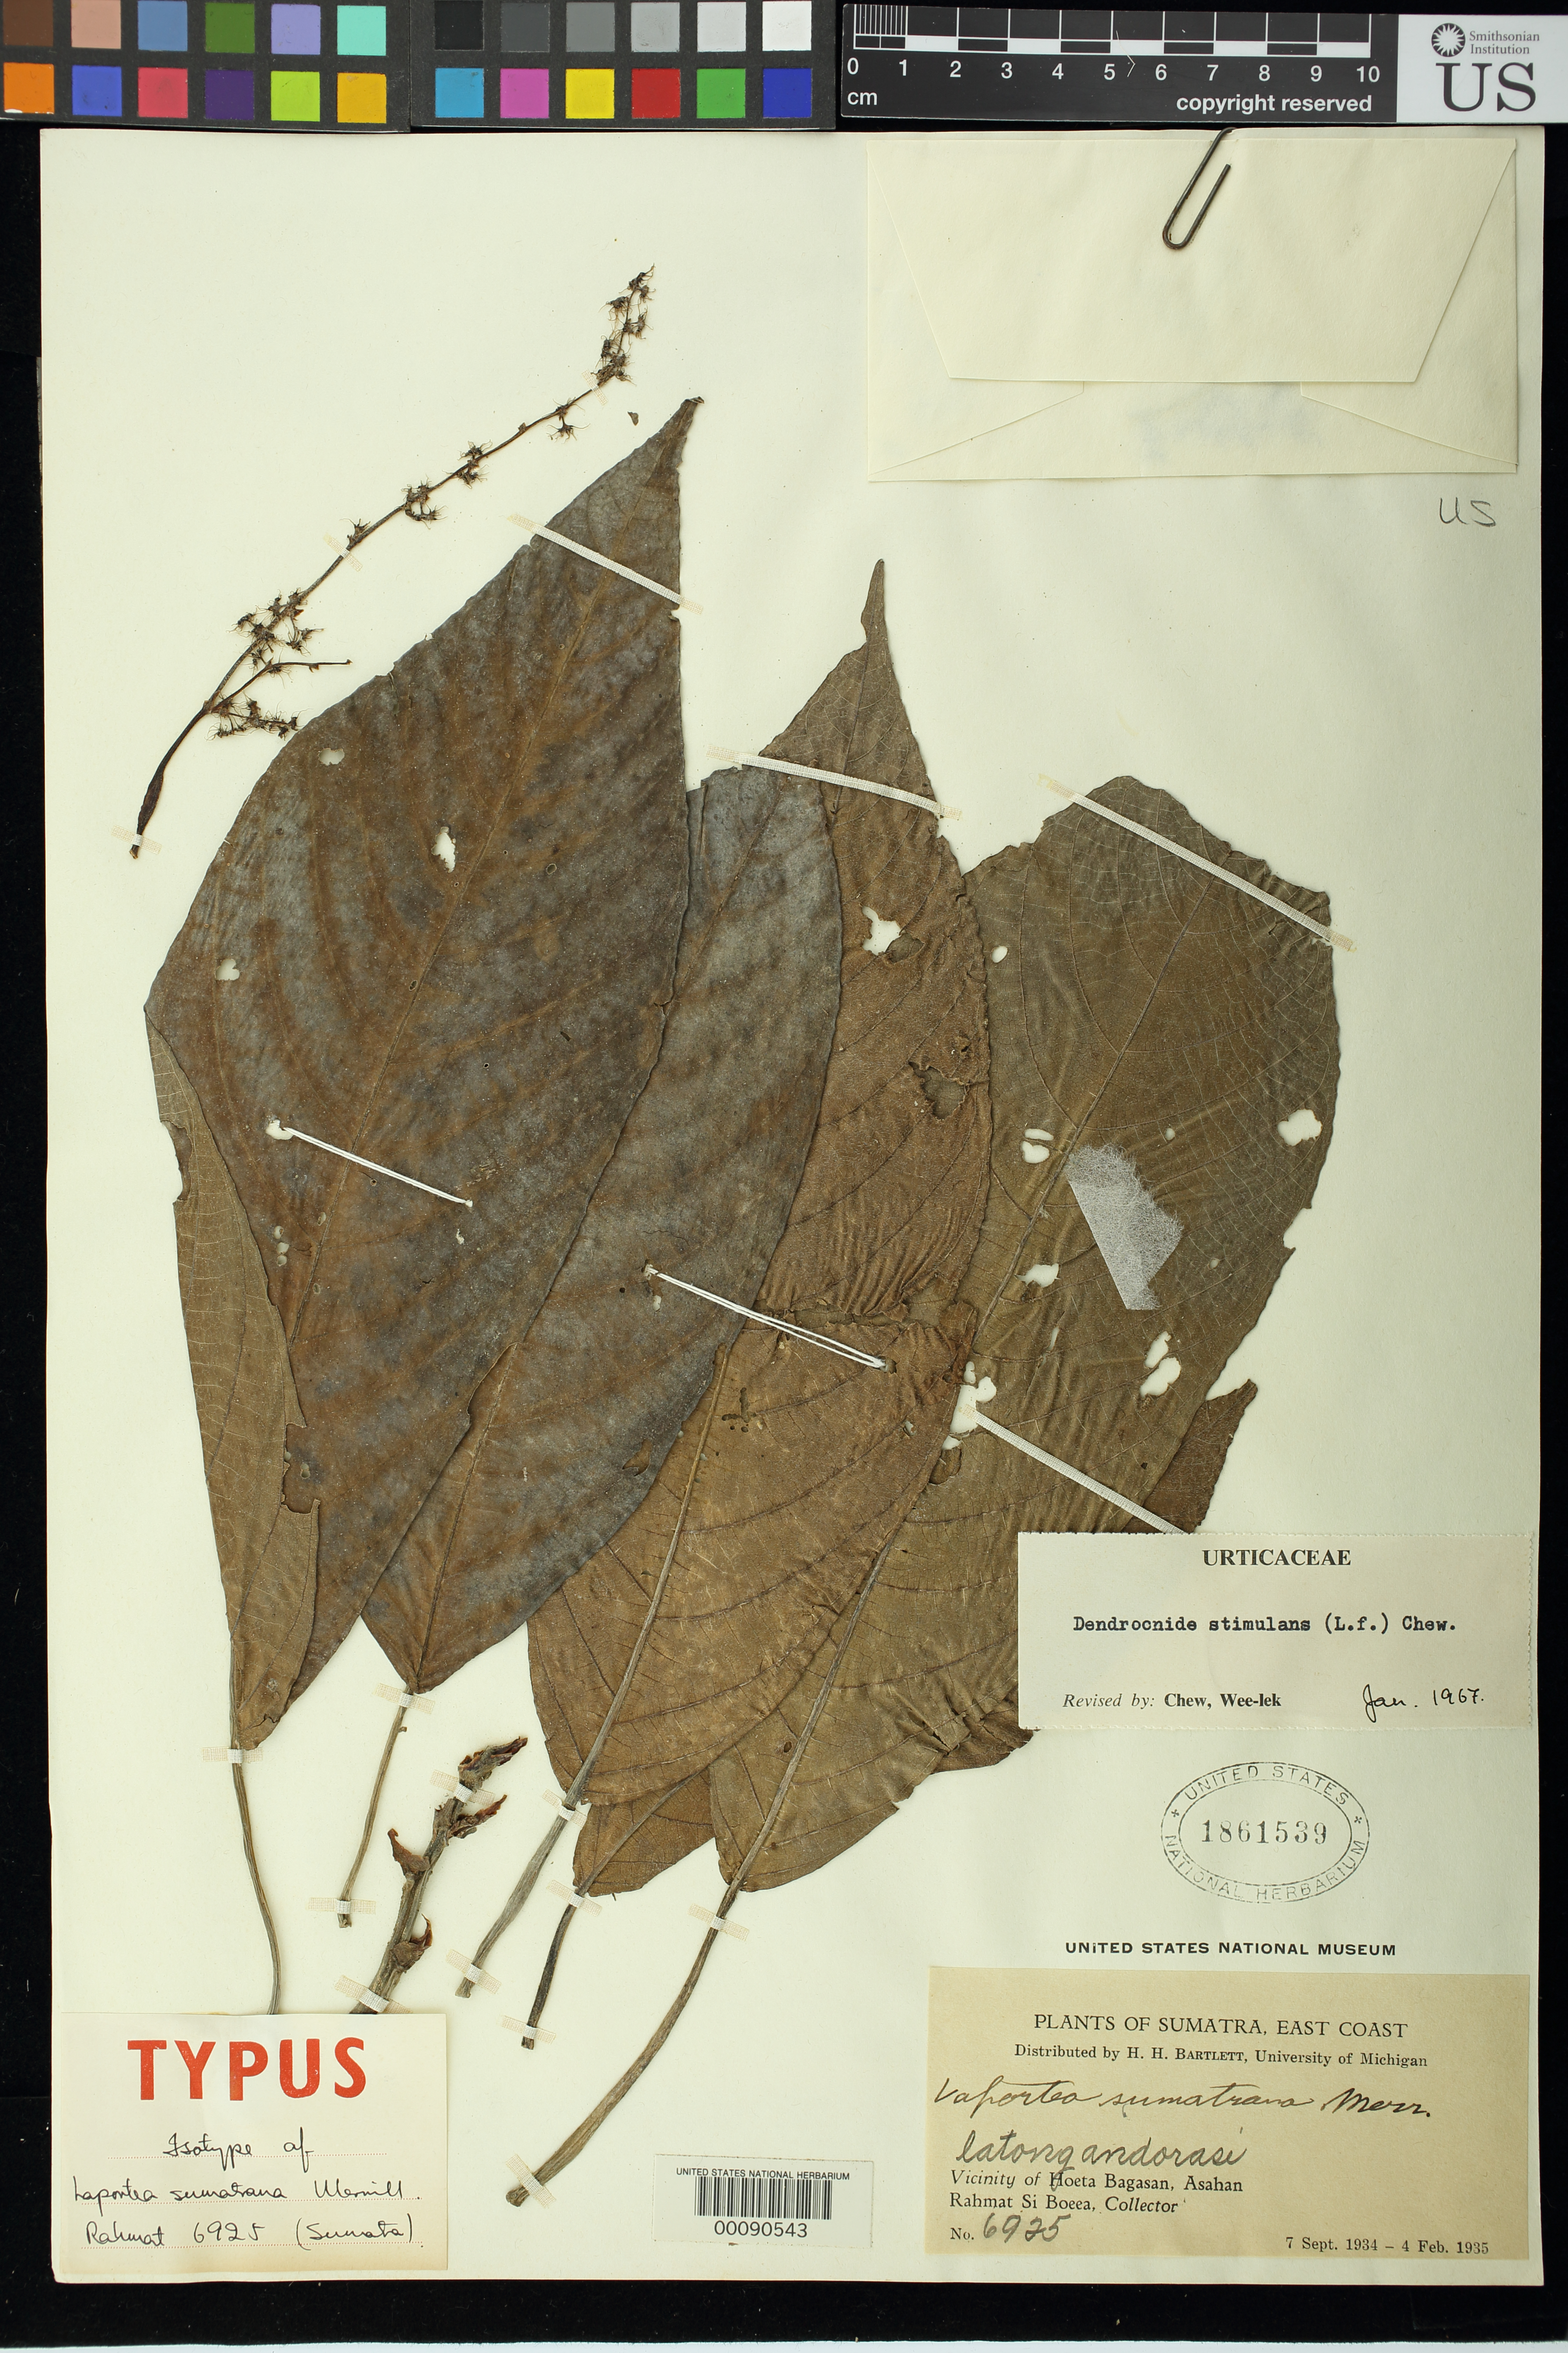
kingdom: Plantae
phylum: Tracheophyta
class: Magnoliopsida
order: Rosales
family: Urticaceae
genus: Laportea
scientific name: Laportea sumatrana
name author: Merr.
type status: Isotype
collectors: Rahmat Si Boeea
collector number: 6925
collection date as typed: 07 Sep 1934 to 04 Feb 1935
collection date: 1934-09-07/1935-02-04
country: Indonesia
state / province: Sumatra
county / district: Sumatera Utara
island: Sumatra Island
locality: Hoeta Bagasan, Asahan.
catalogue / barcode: US 1861539